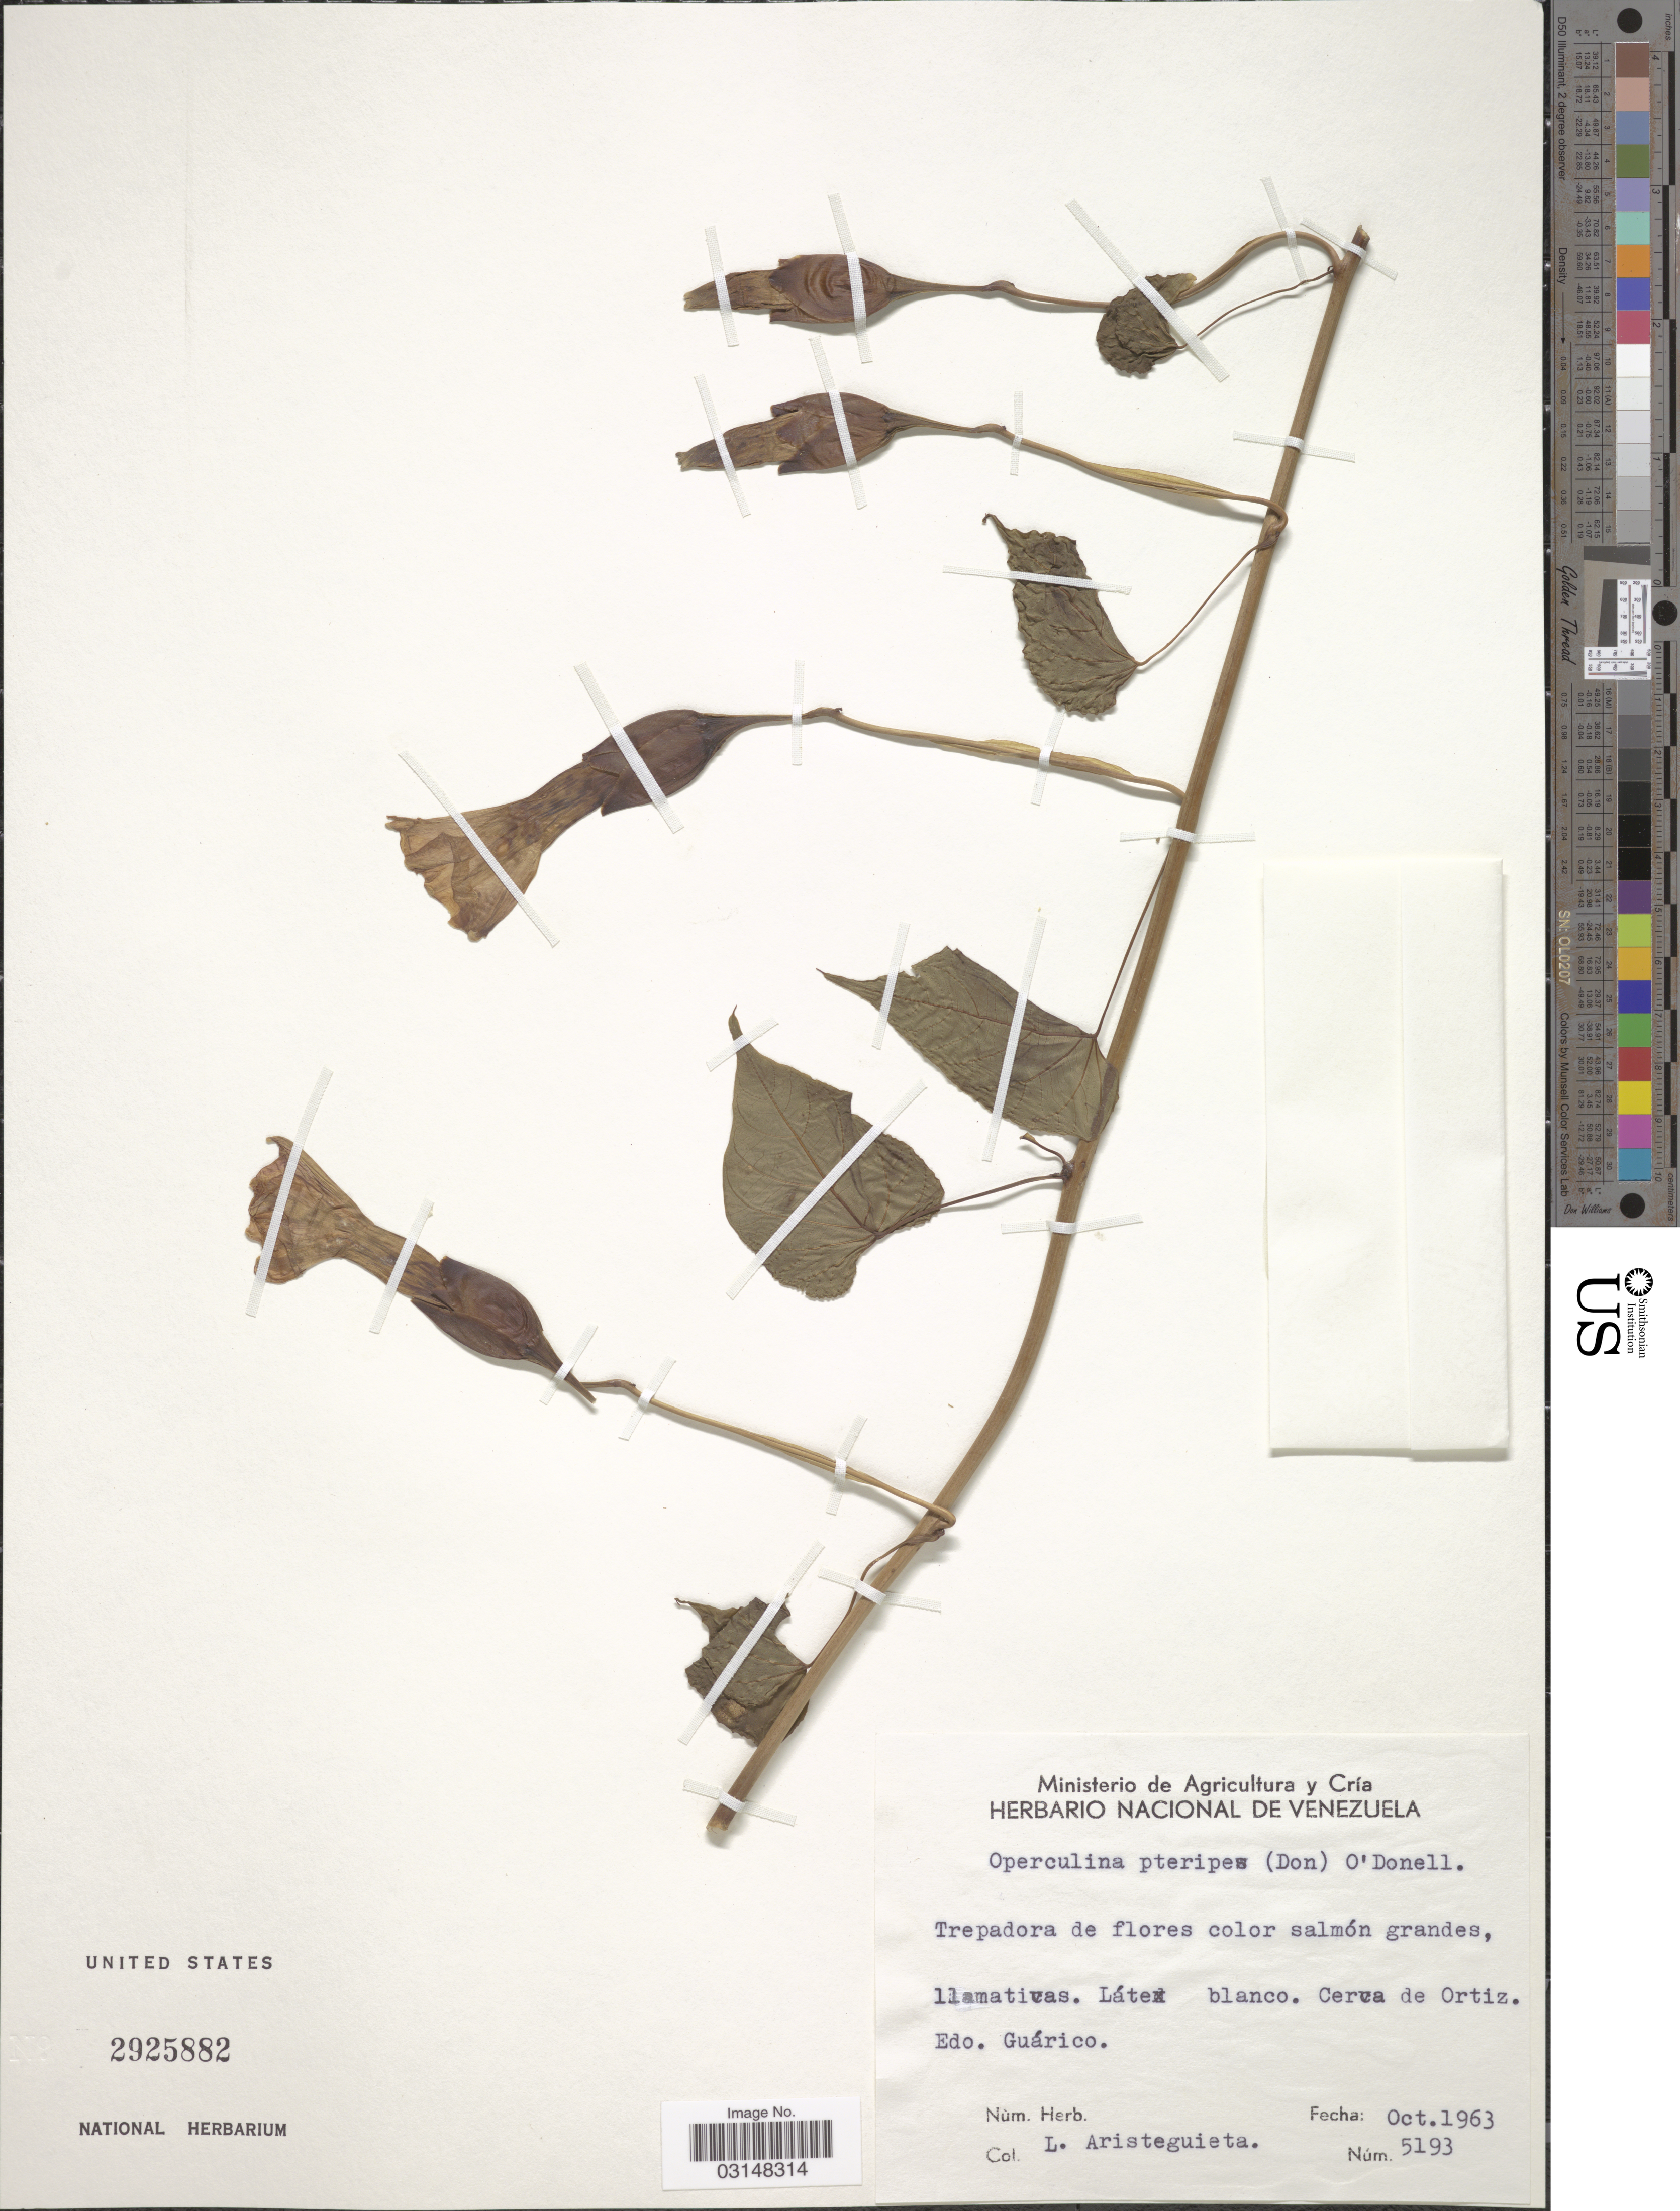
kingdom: Plantae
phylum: Tracheophyta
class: Magnoliopsida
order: Solanales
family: Convolvulaceae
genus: Operculina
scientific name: Operculina pteripes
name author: (G. Don) O'Donell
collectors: L. Aristeguieta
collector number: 5193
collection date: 1963-10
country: Venezuela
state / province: Guárico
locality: Cerca de Ortiz.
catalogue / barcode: US 2925882